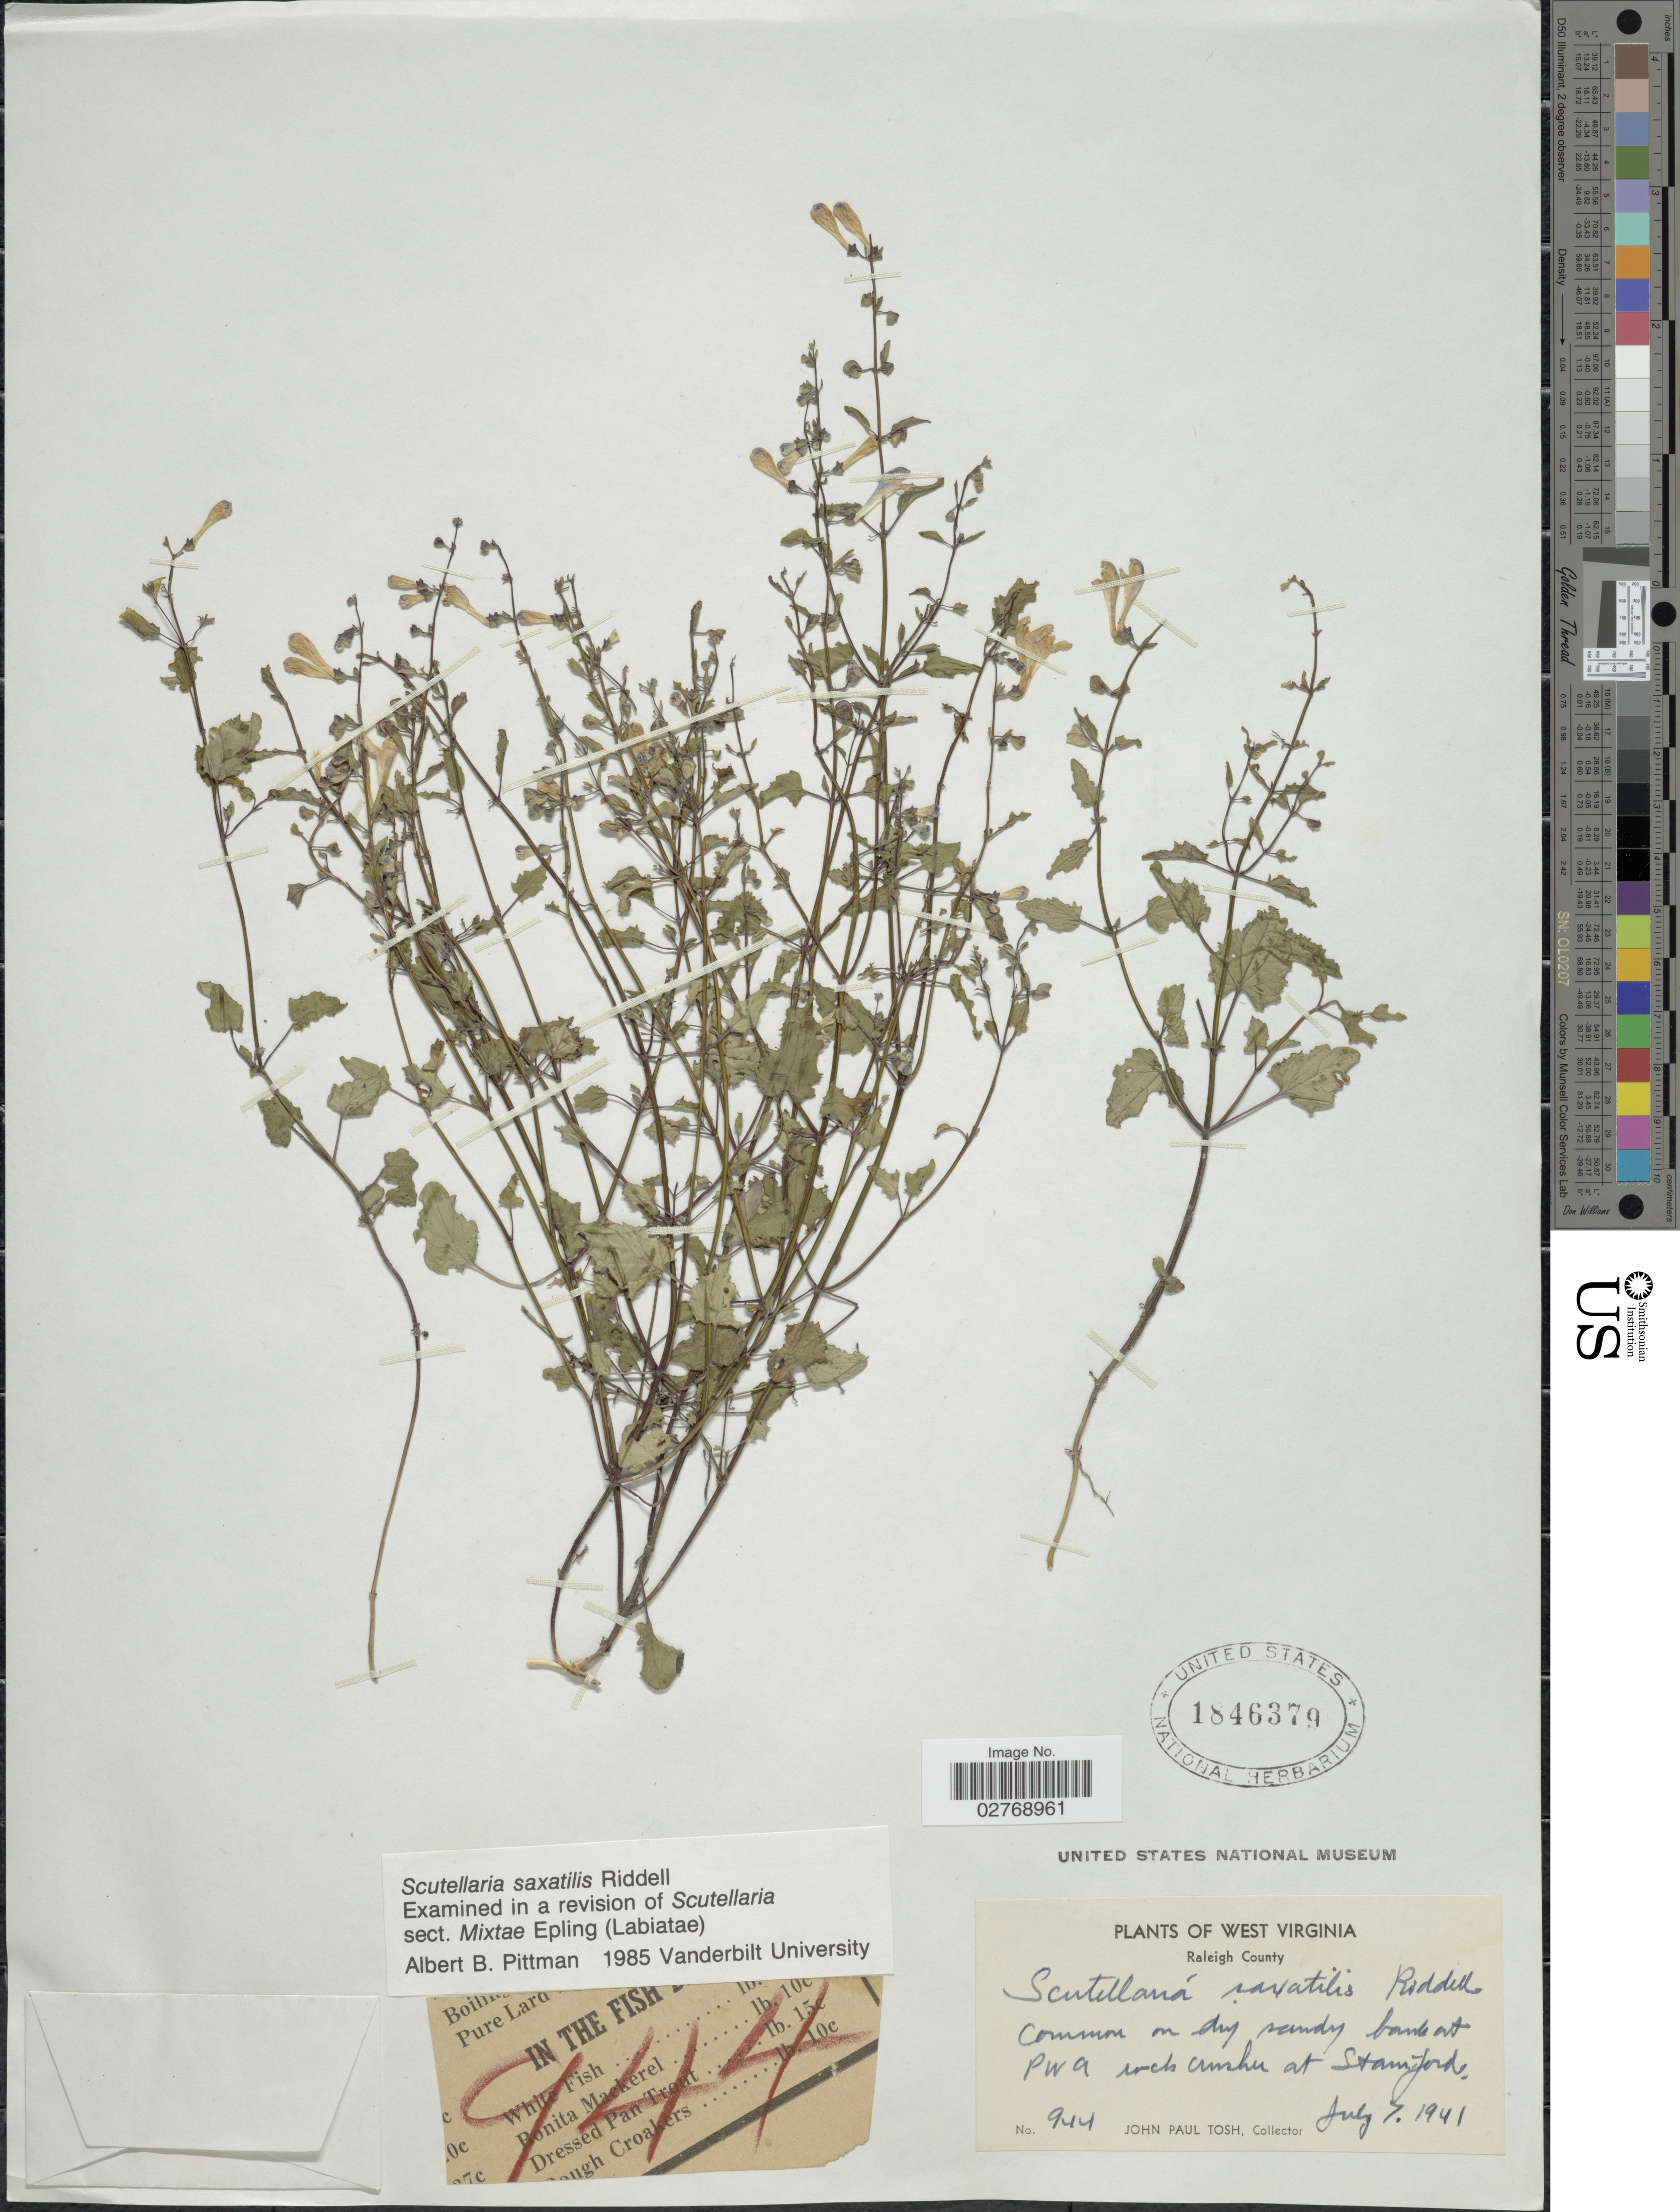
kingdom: Plantae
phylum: Tracheophyta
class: Magnoliopsida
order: Lamiales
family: Lamiaceae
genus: Scutellaria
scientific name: Scutellaria saxatilis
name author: Riddell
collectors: J. Tosh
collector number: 944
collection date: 1941-07-07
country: United States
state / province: West Virginia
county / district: Raleigh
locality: Raleigh County, Common on dry sandy bank at PWA rock crusher at Stamford.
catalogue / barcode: US 1846379